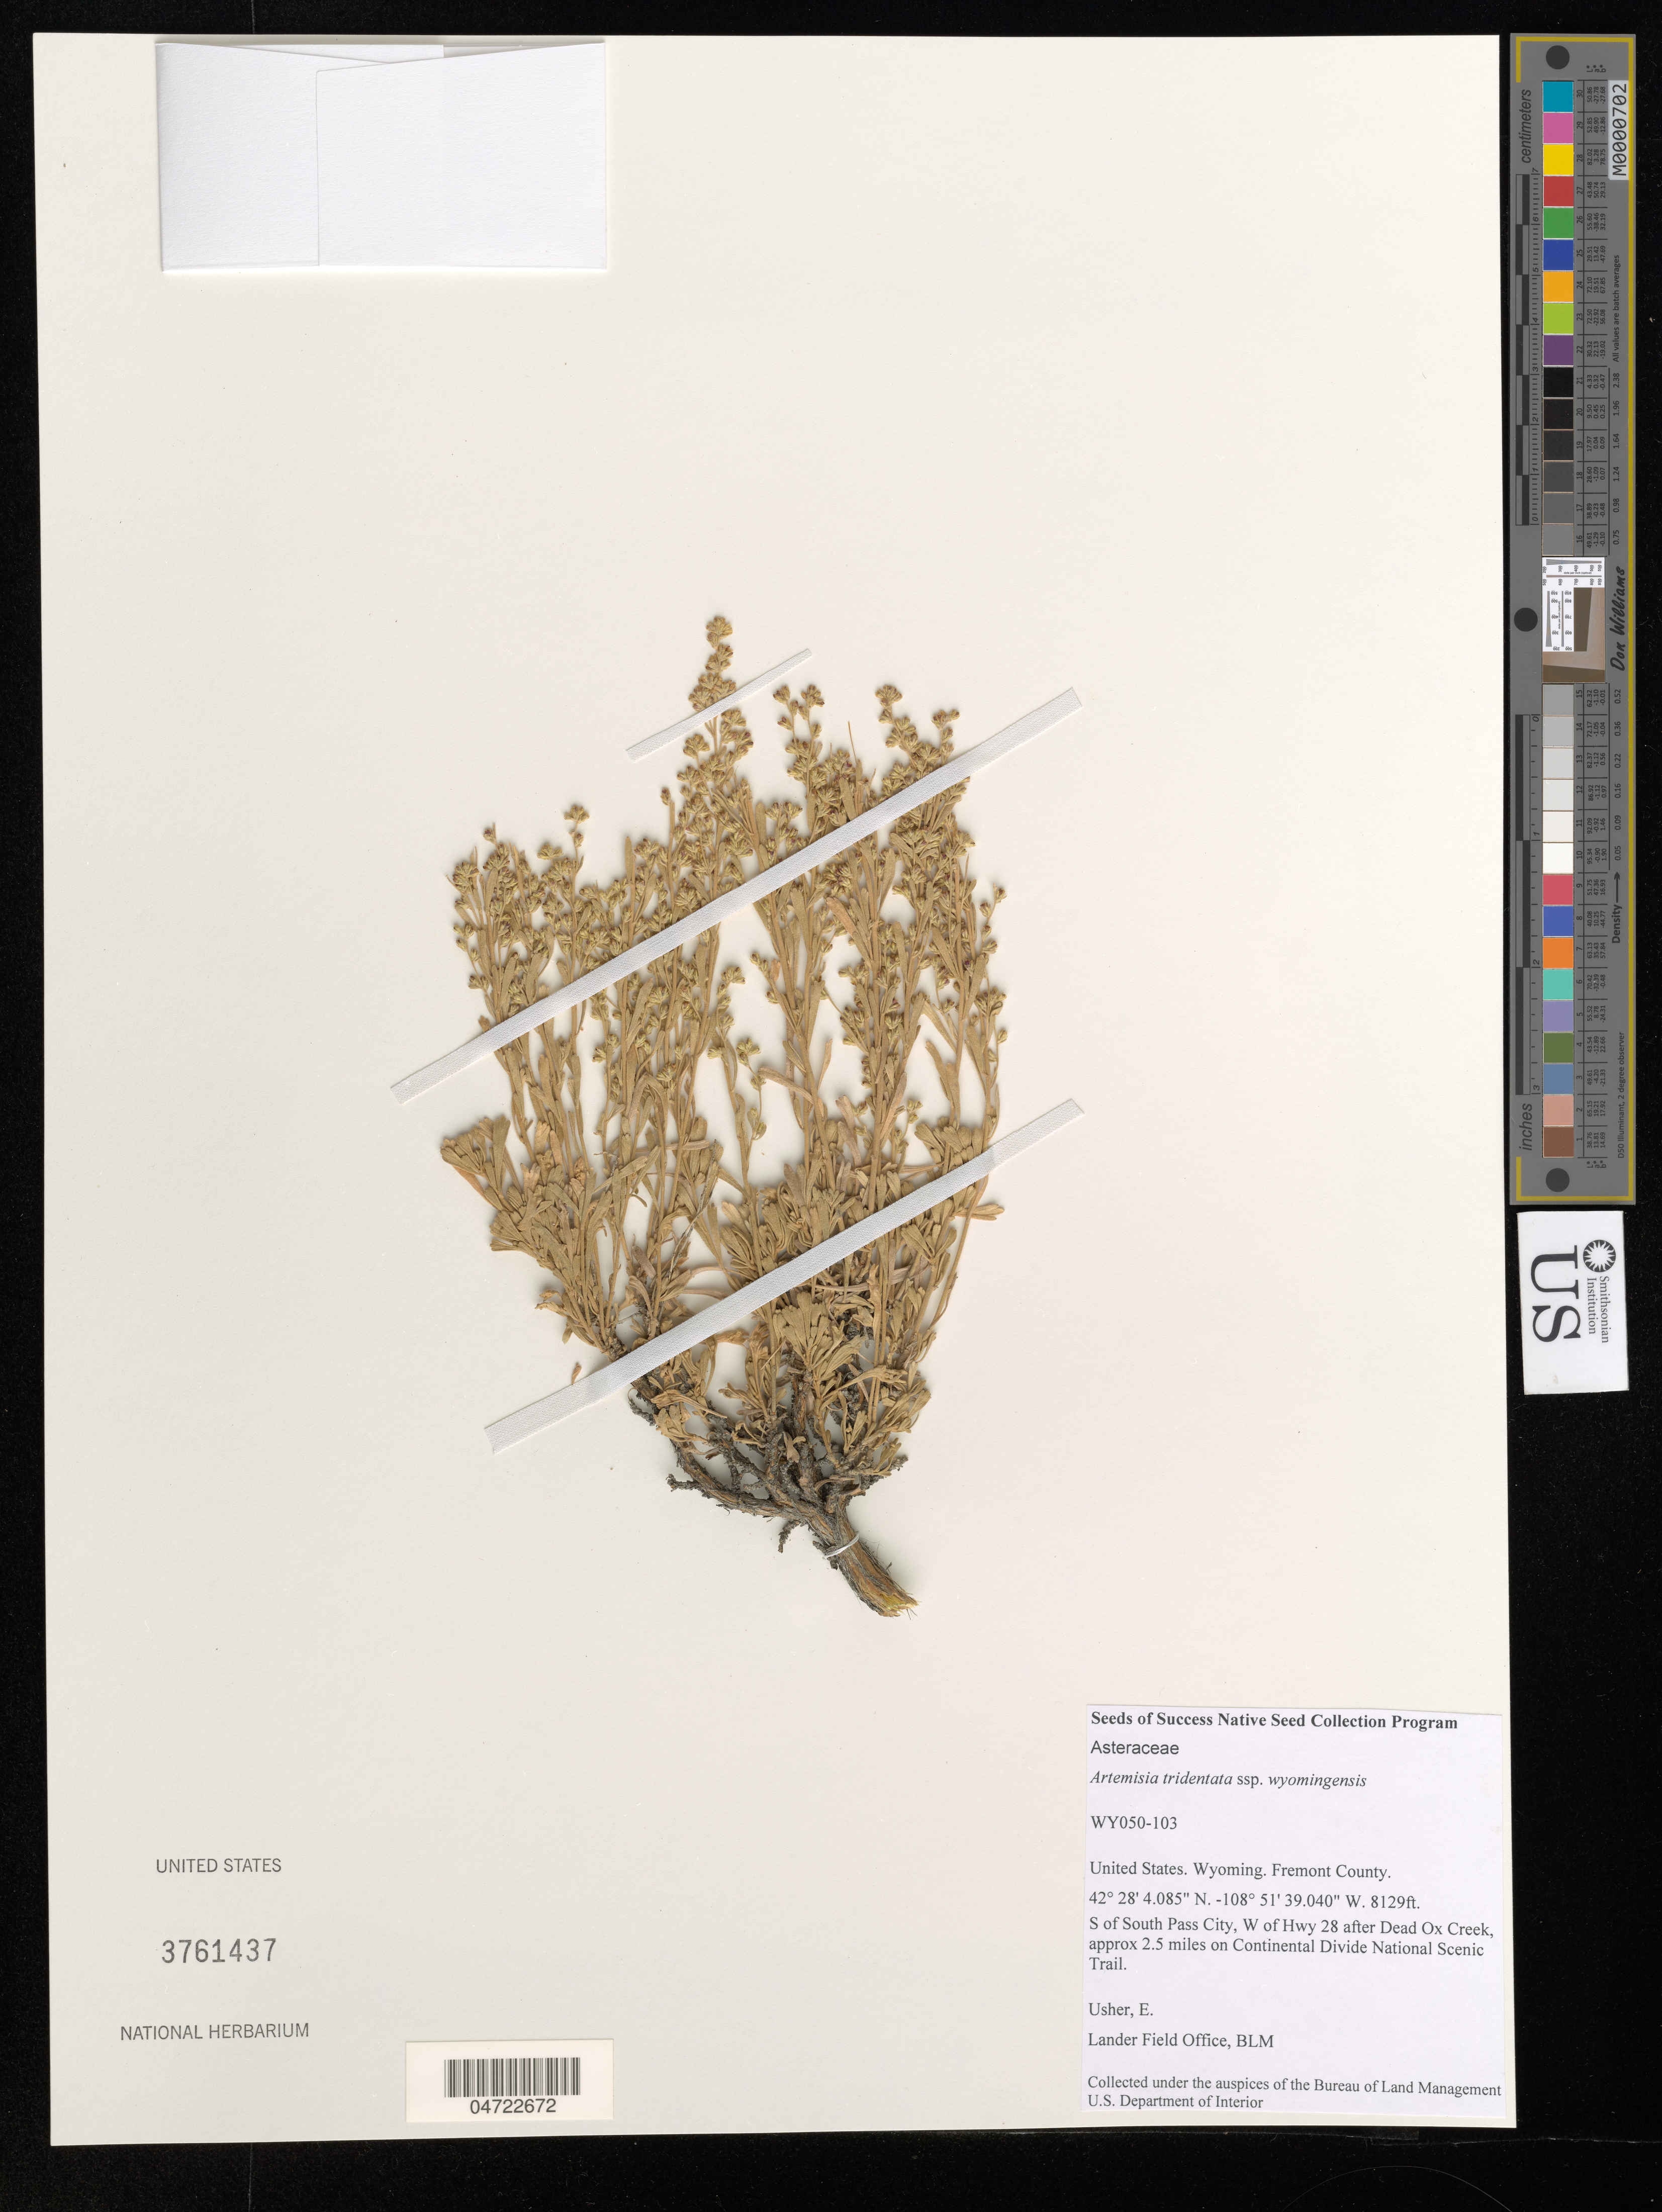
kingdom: Plantae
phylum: Tracheophyta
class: Magnoliopsida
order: Asterales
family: Asteraceae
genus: Artemisia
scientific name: Artemisia tridentata subsp. wyomingensis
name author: (Beetle & A.L. Young) S.L. Welsh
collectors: E. Usher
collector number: WY050-103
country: United States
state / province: Wyoming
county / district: Fremont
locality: Fremont County. S of South Pass City, W of Hwy 28 after Dead Ox Creek, approx 2.5 miles on Continental Divide National Scenic Trail.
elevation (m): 2478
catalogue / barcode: US 3761437